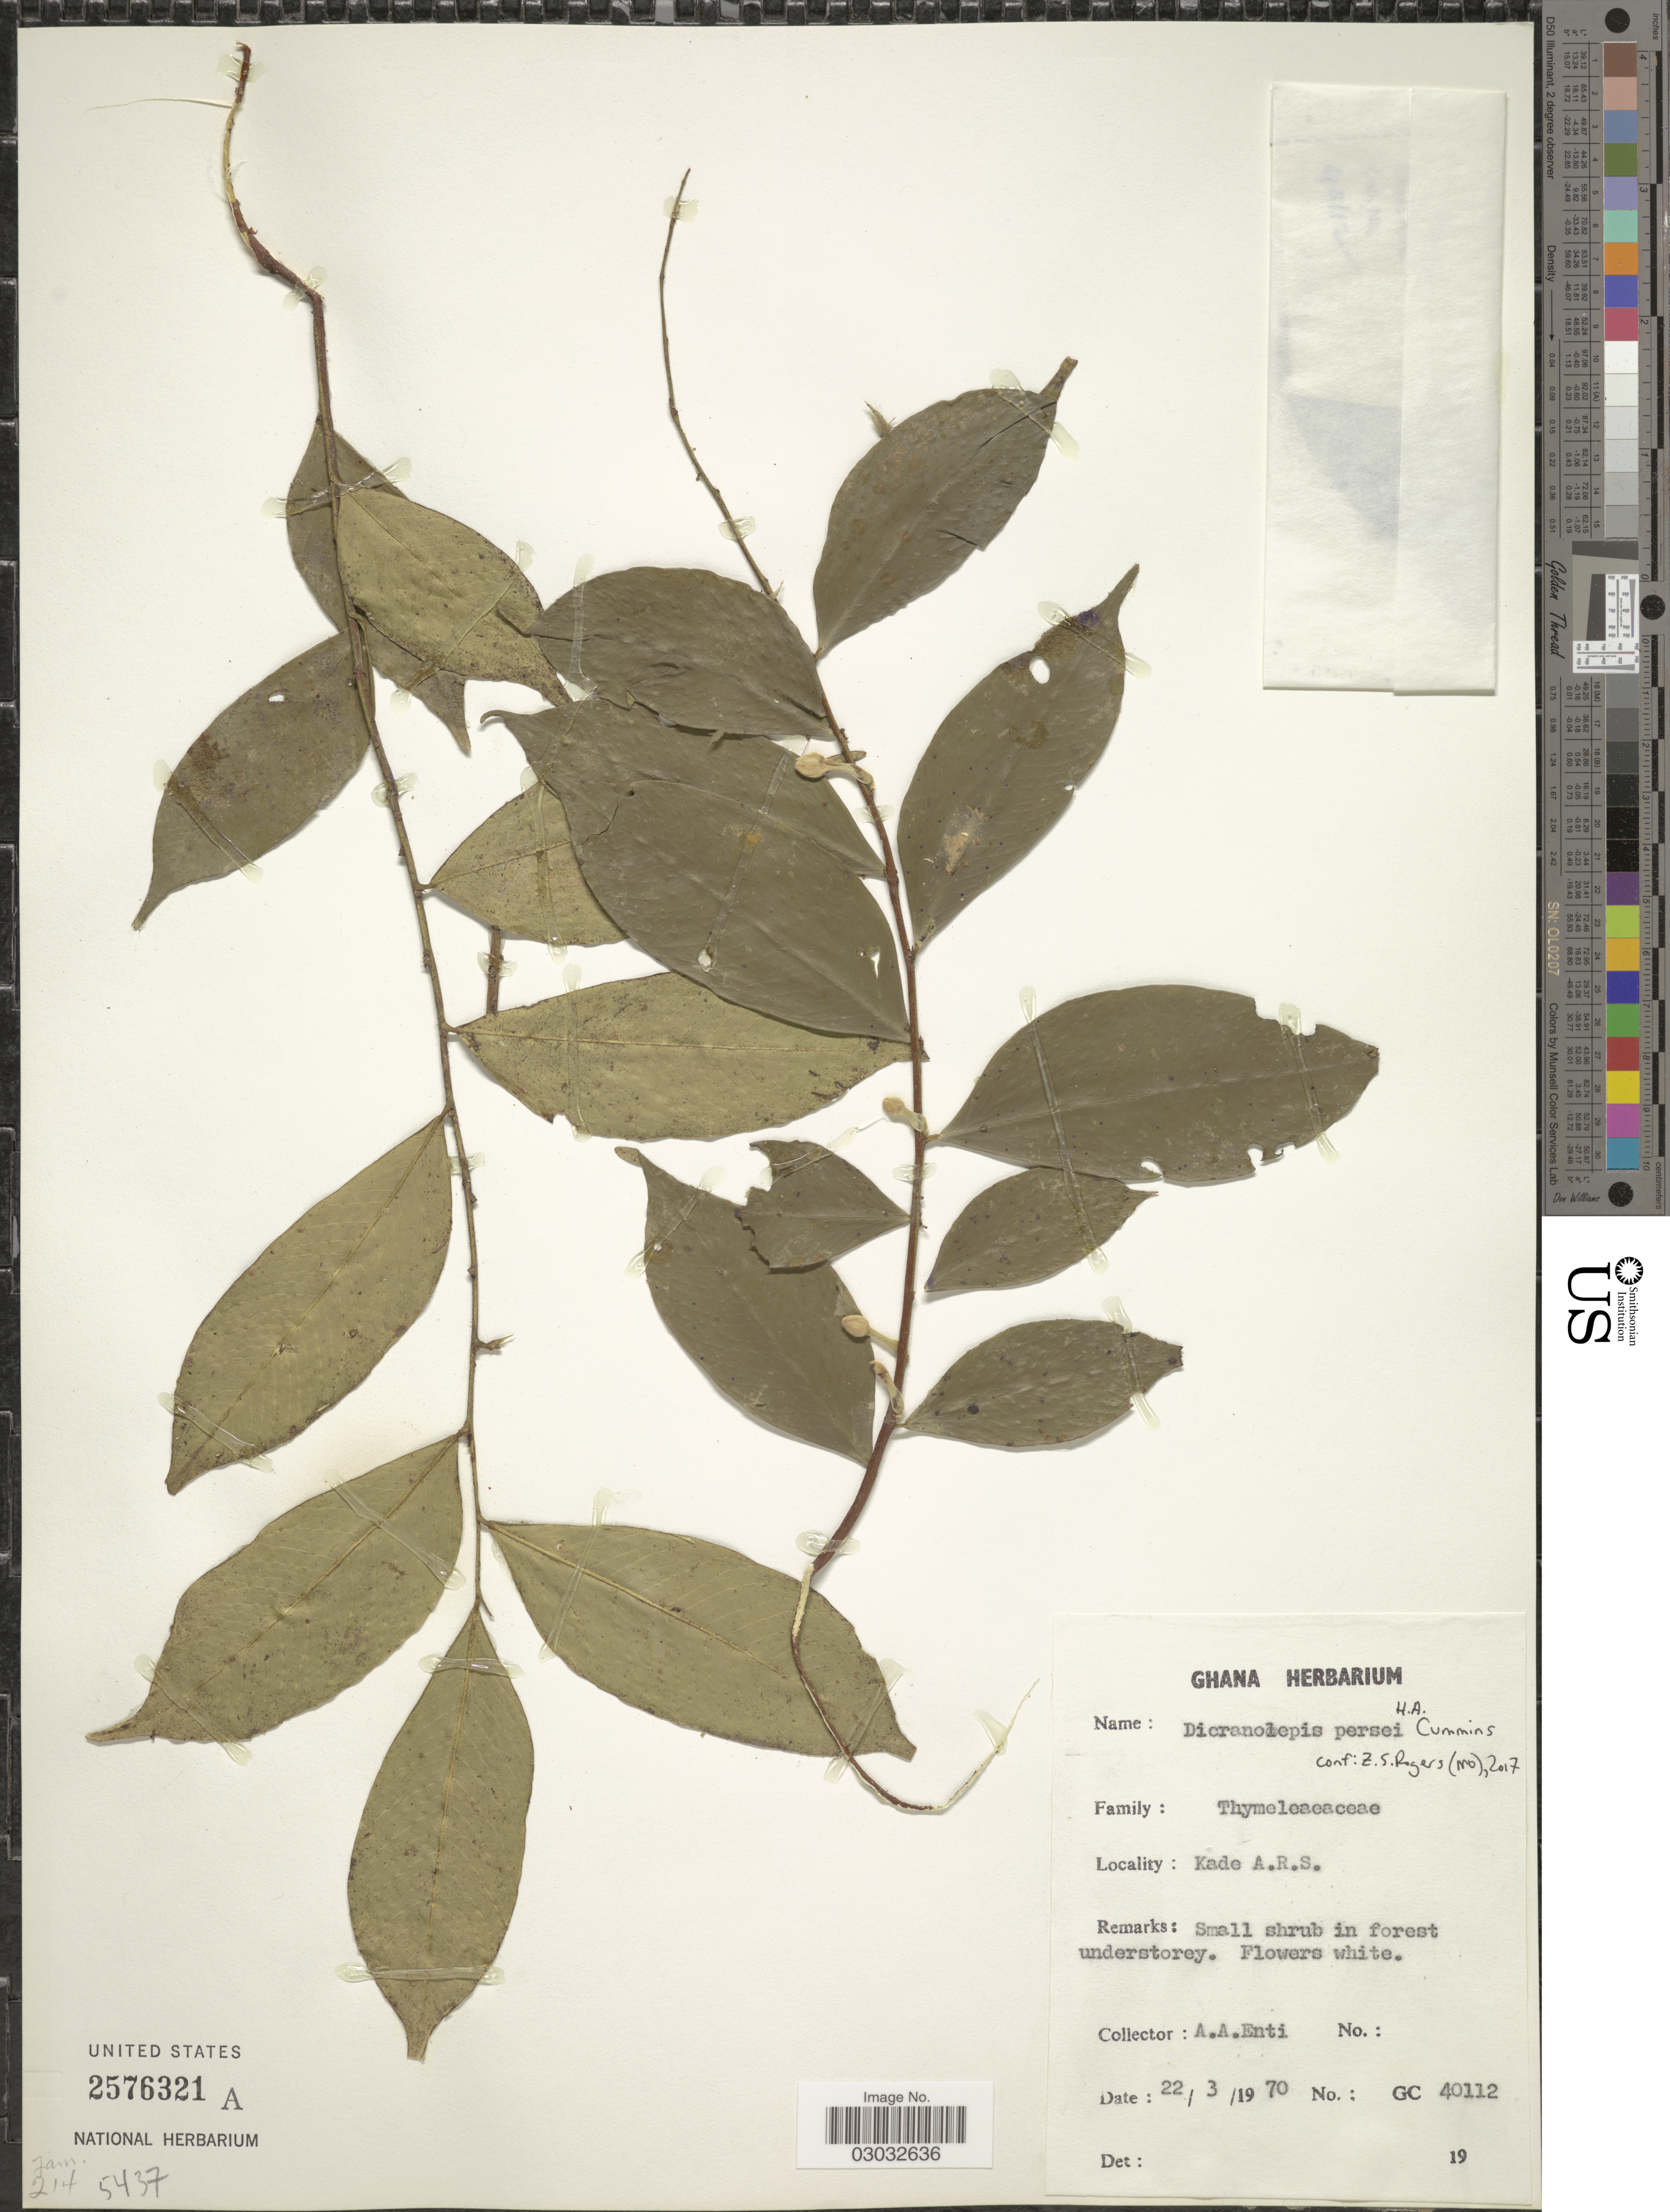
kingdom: Plantae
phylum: Tracheophyta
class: Magnoliopsida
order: Malvales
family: Thymelaeaceae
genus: Dicranolepis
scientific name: Dicranolepis persei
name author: H.A. Cummins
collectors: A. Enti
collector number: GC 40112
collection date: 1970-03-22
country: Ghana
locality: Kade A.R.S.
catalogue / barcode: US 2576321A